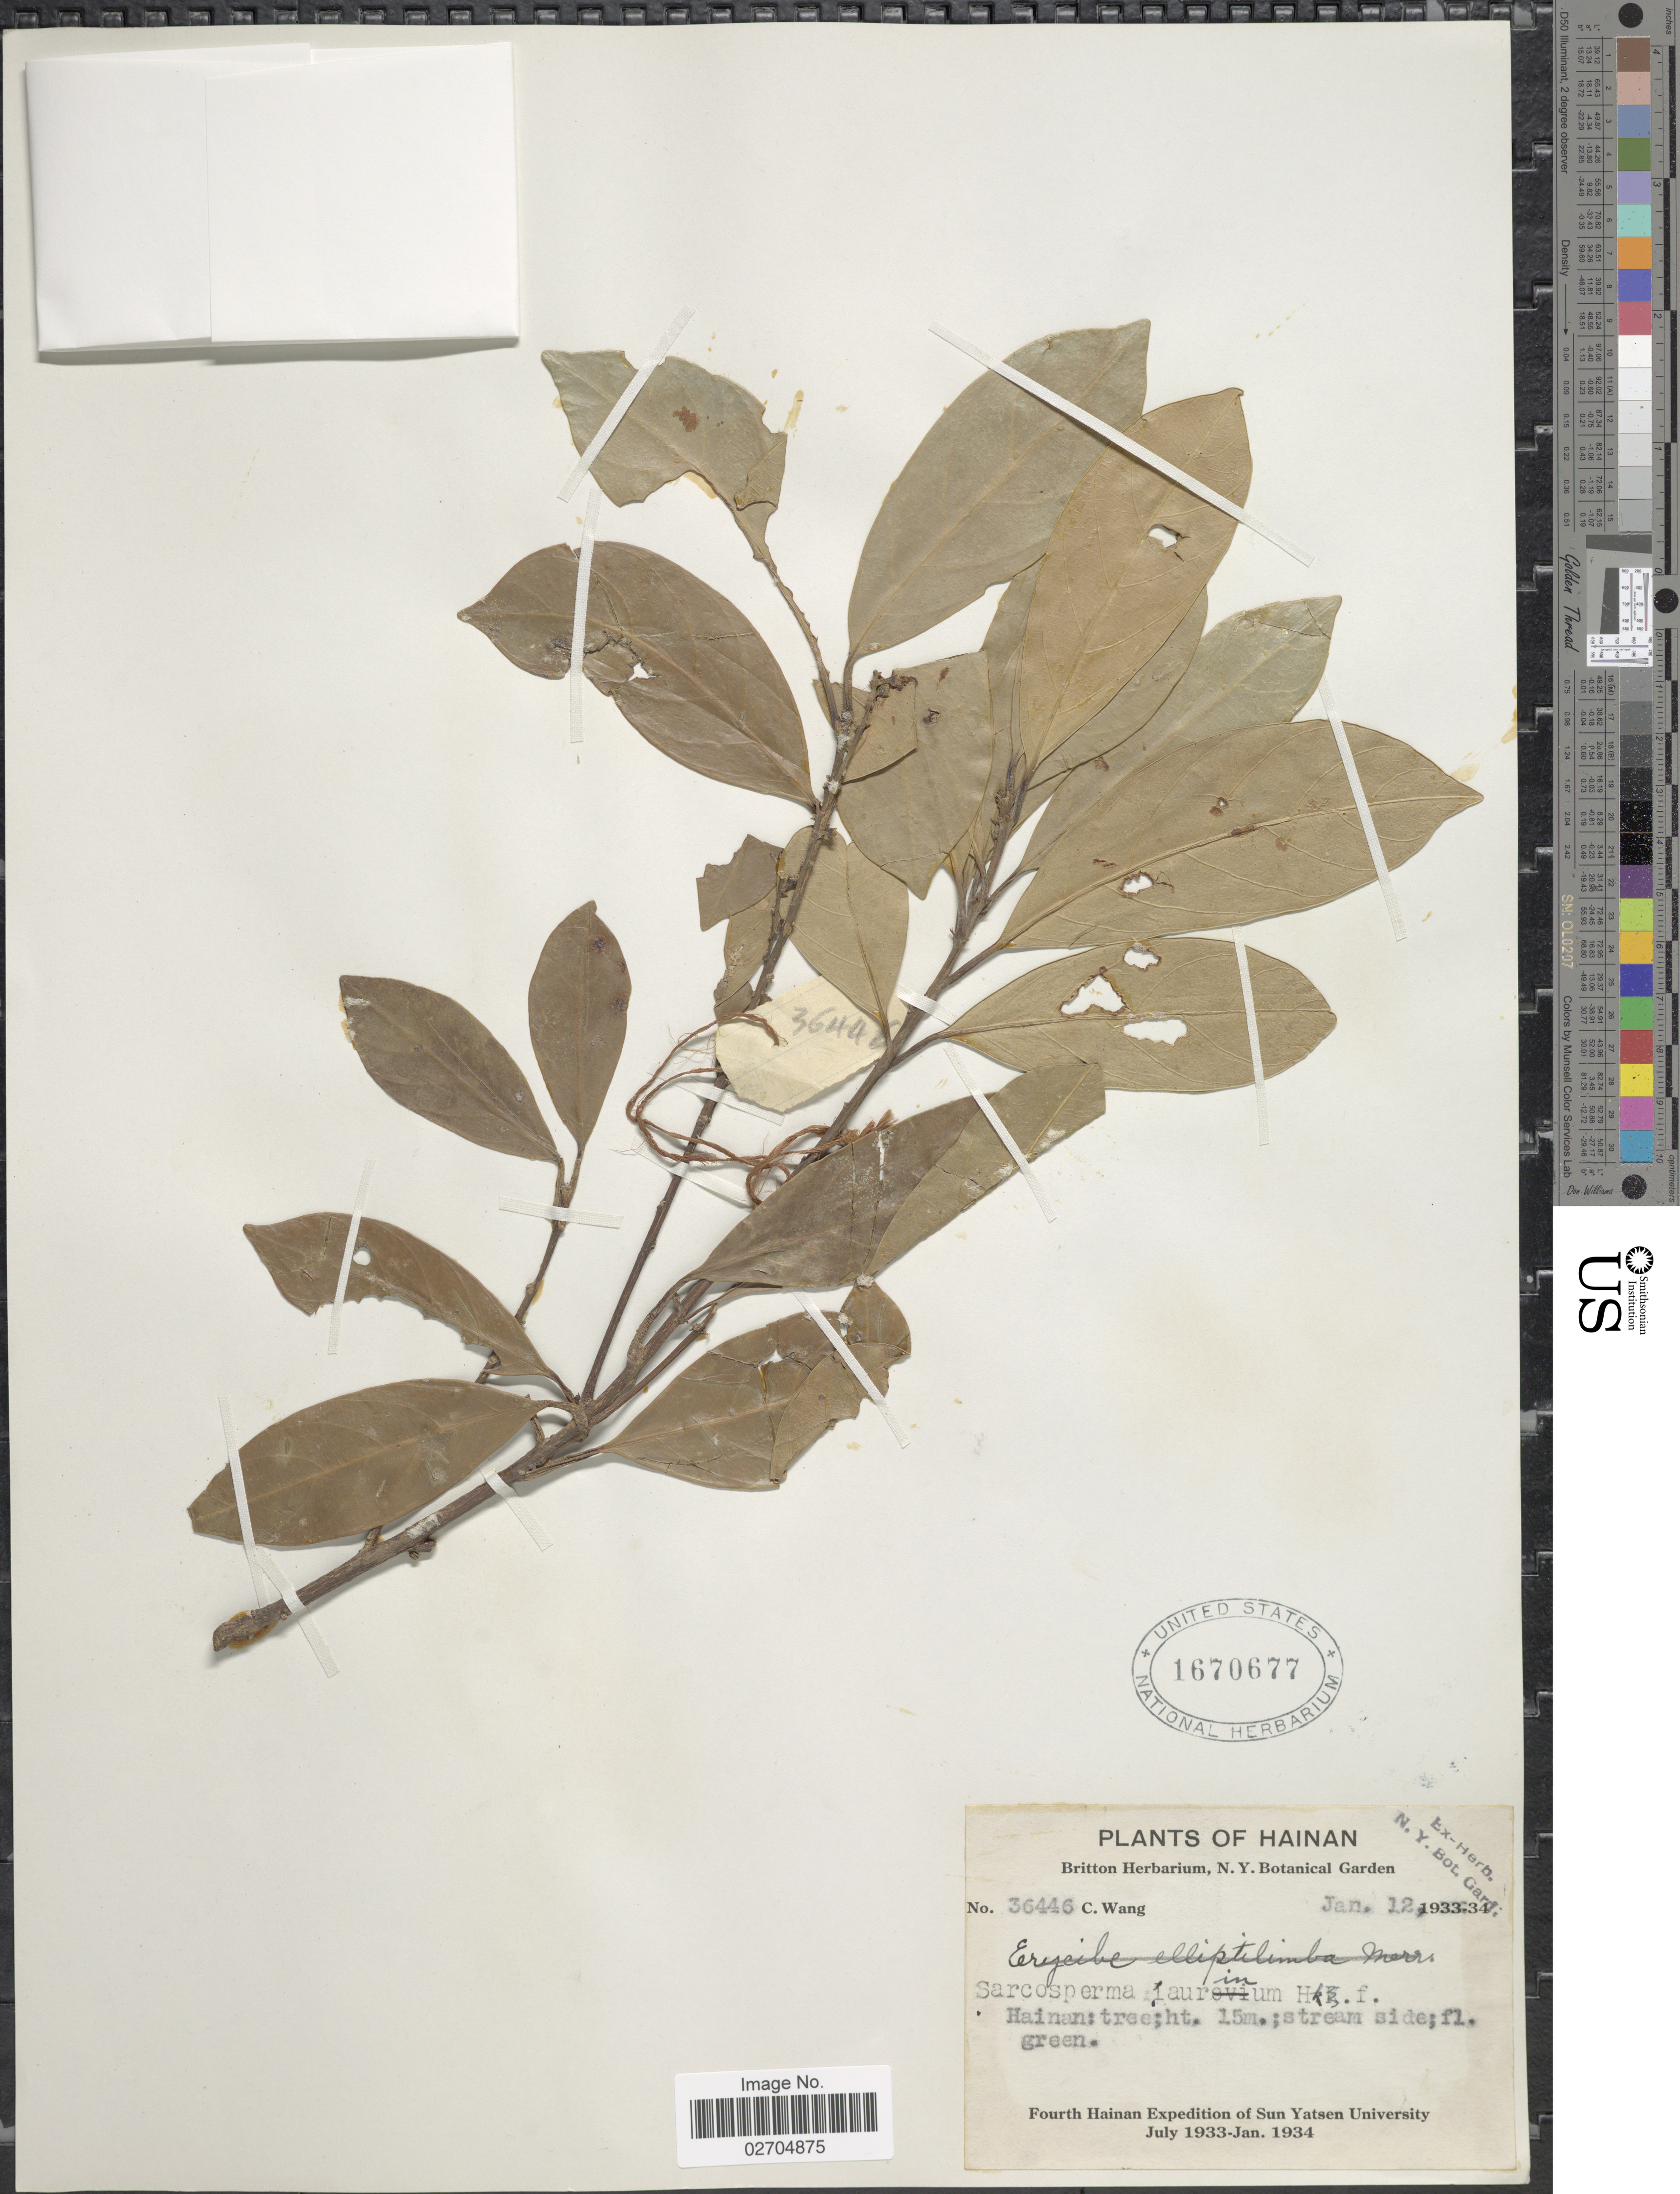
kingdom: Plantae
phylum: Tracheophyta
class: Magnoliopsida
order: Ericales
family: Sapotaceae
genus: Sarcosperma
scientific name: Sarcosperma laurinum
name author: (Benth.) Hook. f.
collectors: C. Wang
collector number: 36446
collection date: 1934-01-12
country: China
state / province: Hainan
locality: Hainan.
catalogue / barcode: US 1670677